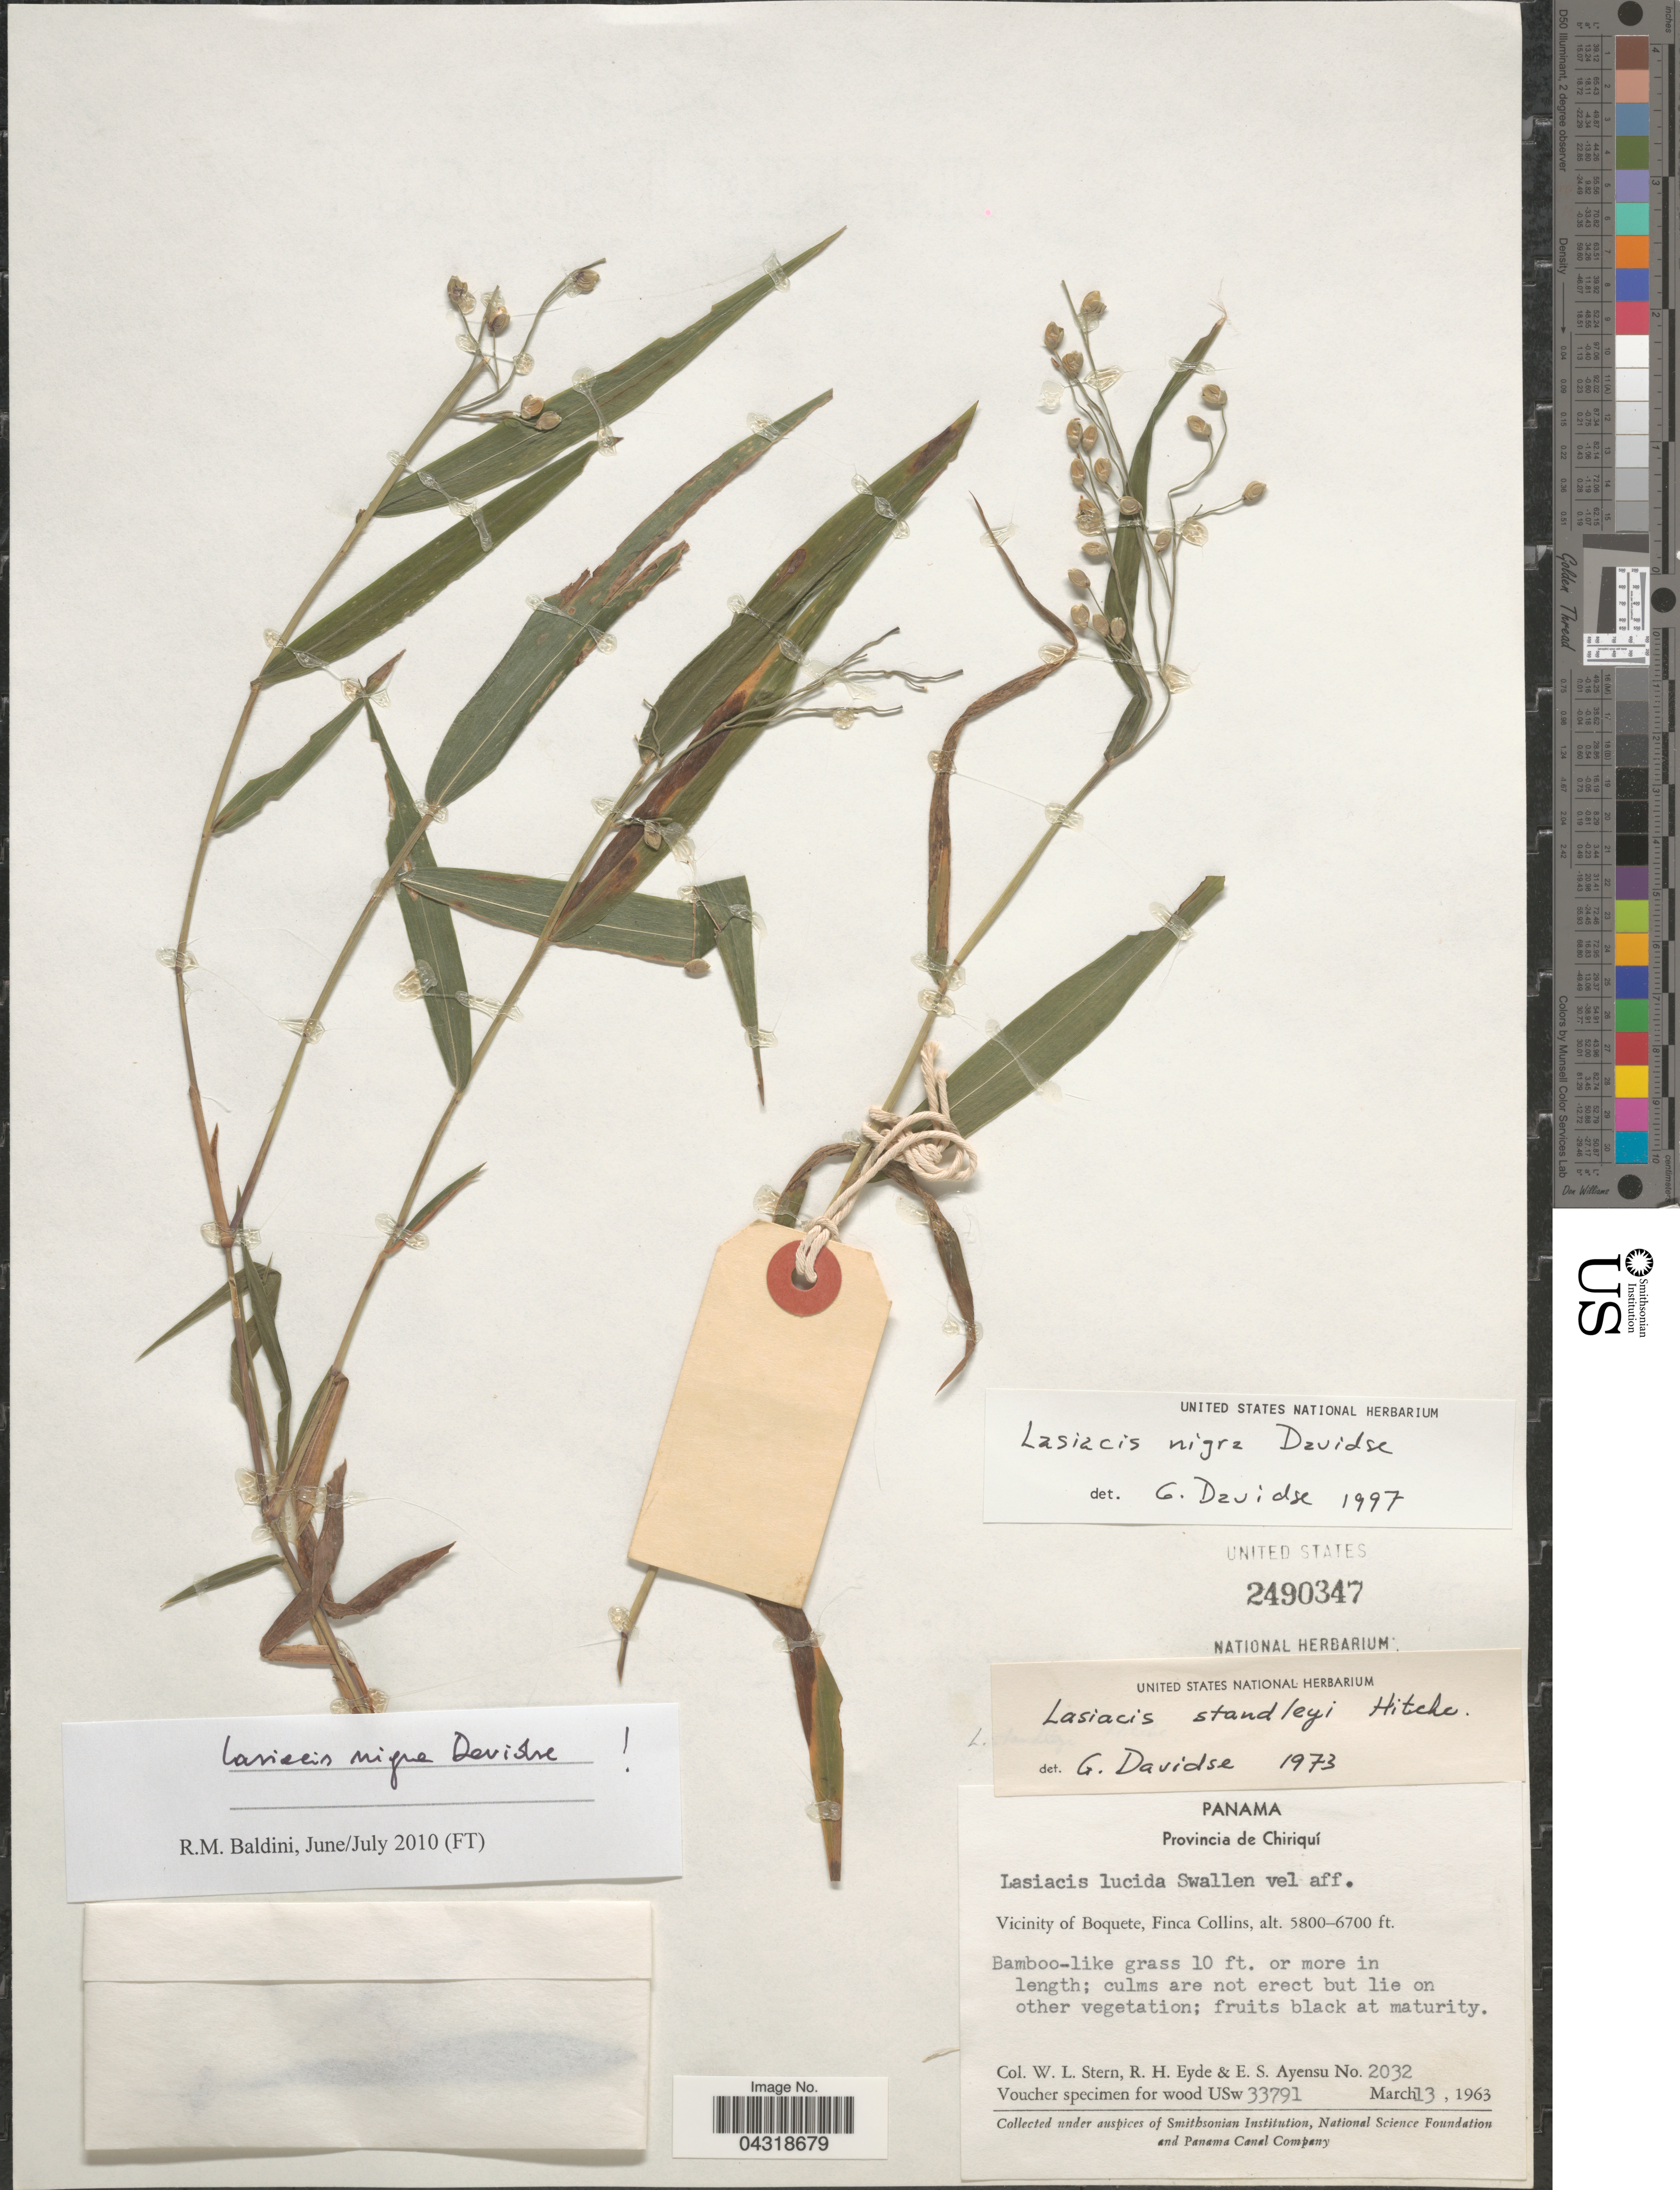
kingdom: Plantae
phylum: Tracheophyta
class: Liliopsida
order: Poales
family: Poaceae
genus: Lasiacis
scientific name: Lasiacis nigra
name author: Davidse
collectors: W. L. Stern, R. H. Eyde & E. S. Ayensu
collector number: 2032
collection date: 1963-03-13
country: Panama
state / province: Chiriqui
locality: Vicinity of Boquete, Finca Collins.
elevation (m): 1768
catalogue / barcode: US 2490347